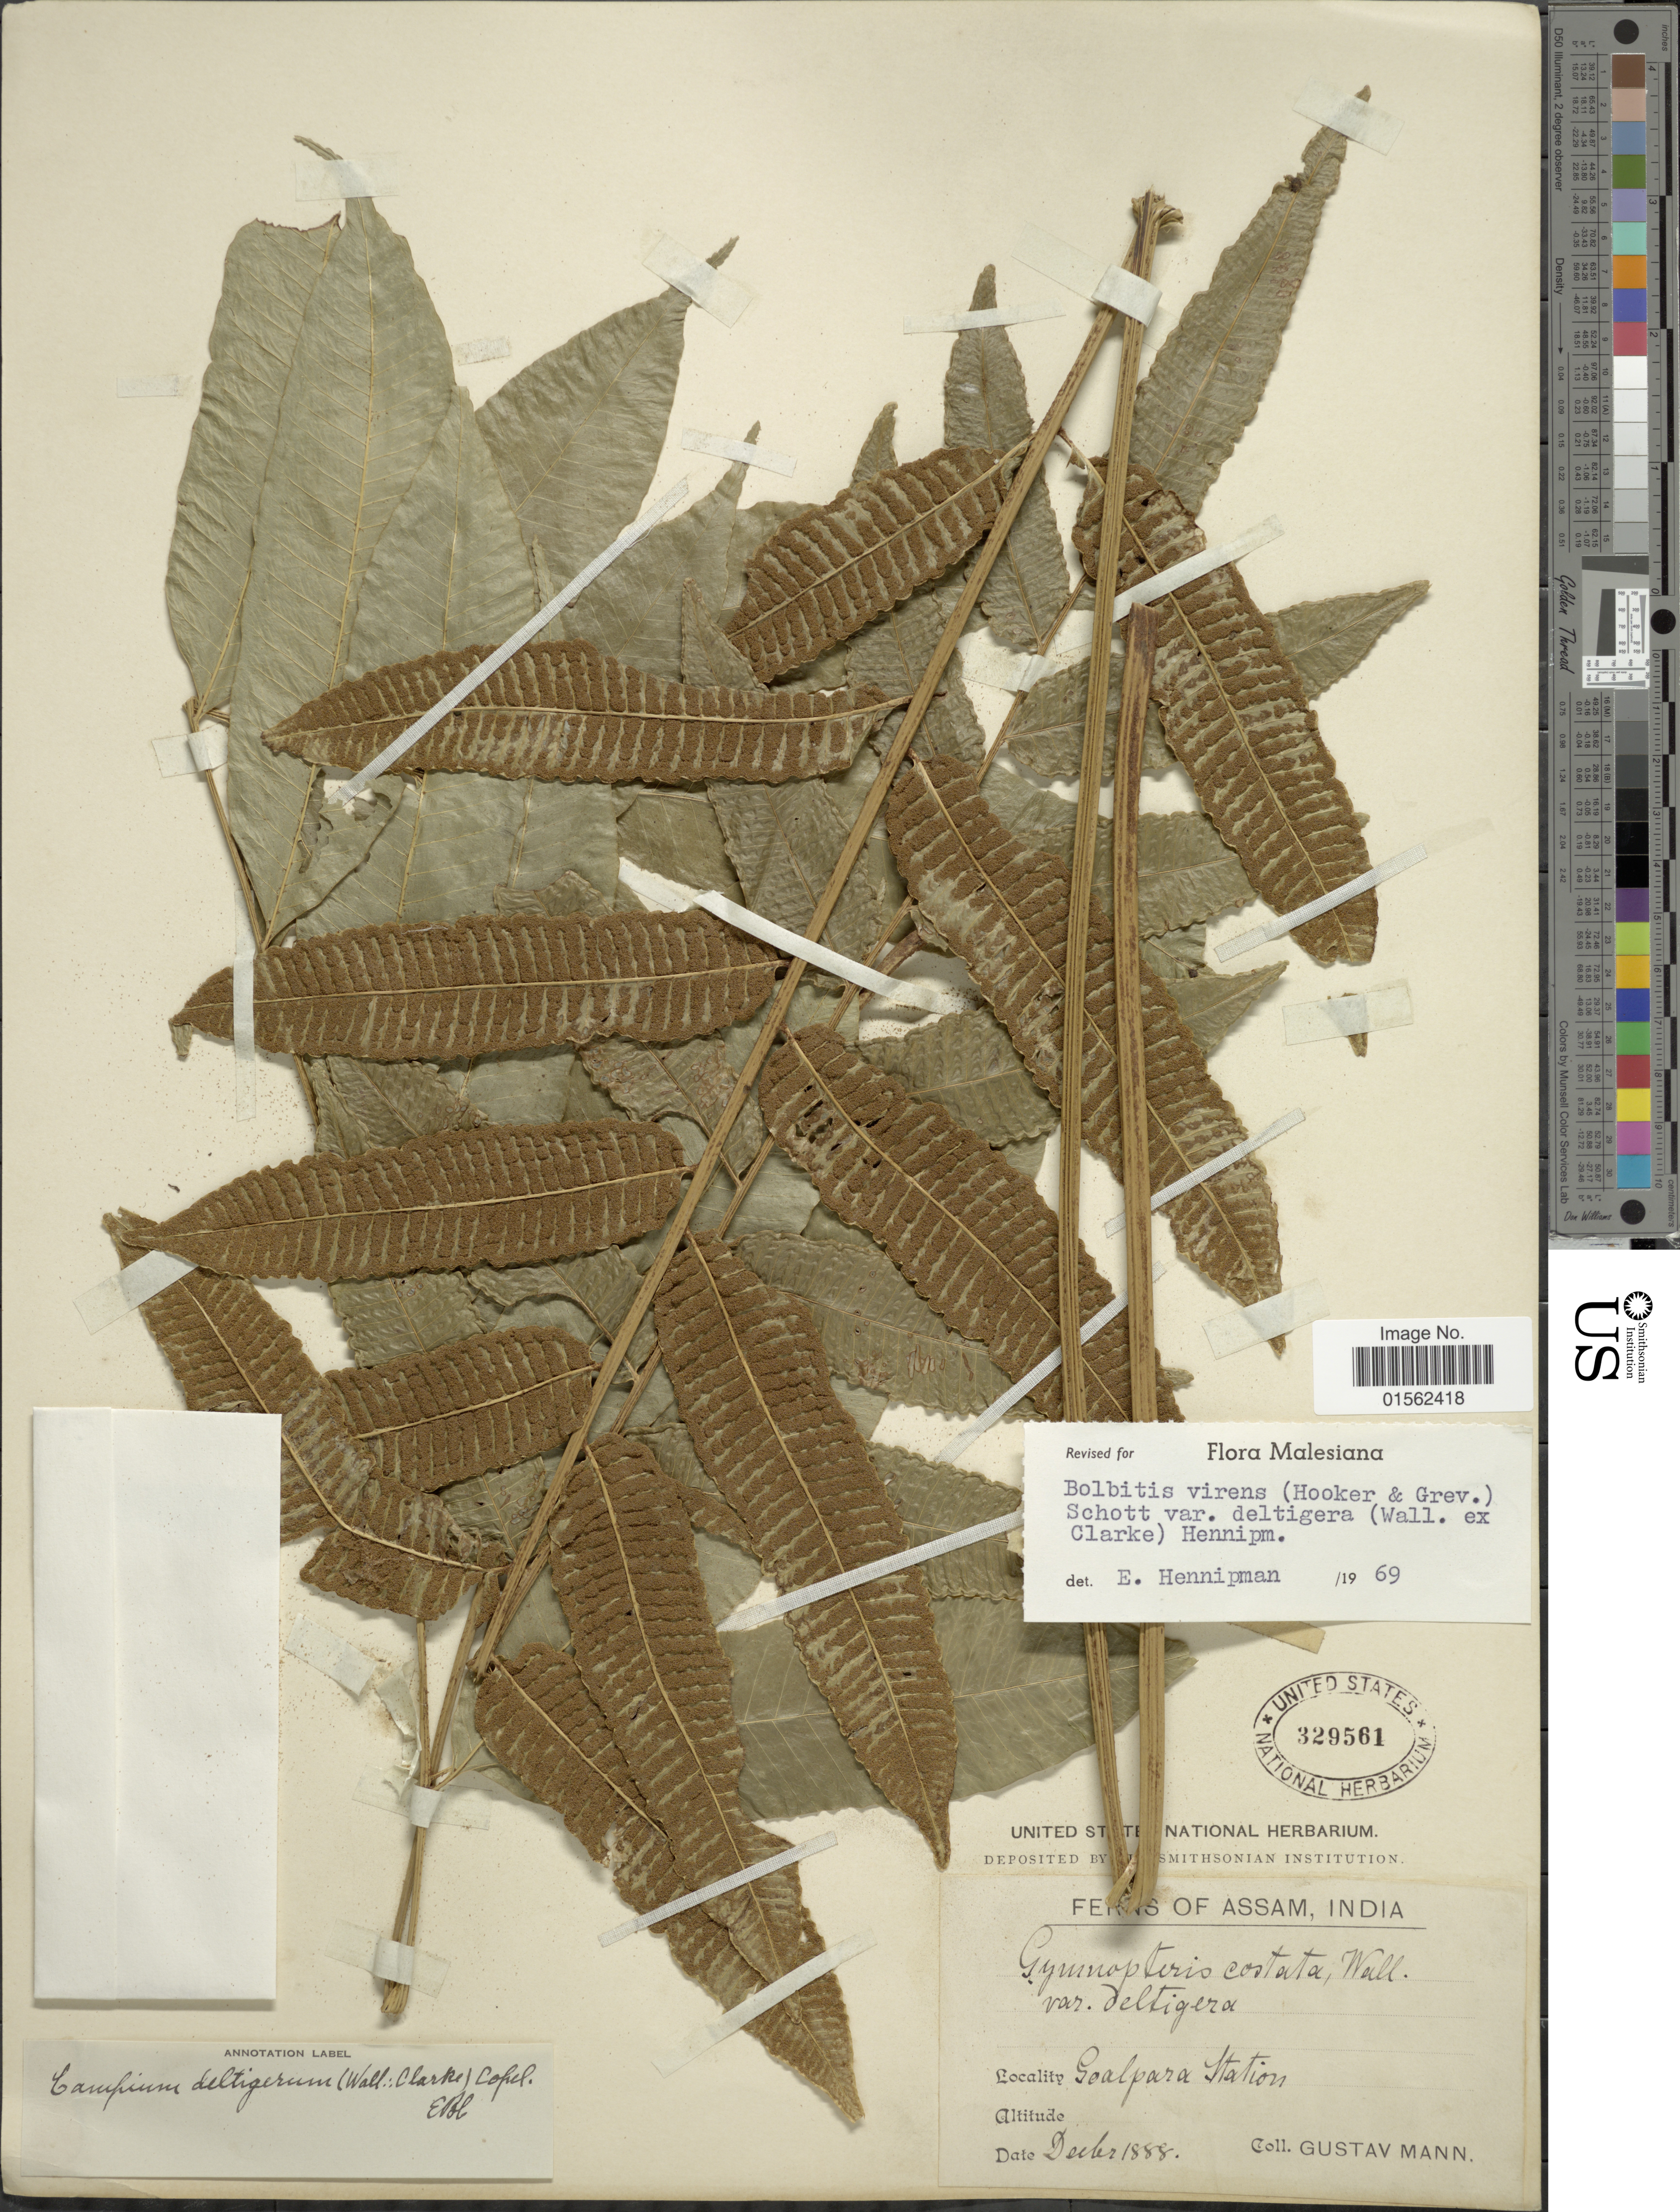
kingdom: Plantae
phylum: Tracheophyta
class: Polypodiopsida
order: Polypodiales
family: Dryopteridaceae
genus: Bolbitis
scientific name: Bolbitis virens var. deltigera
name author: (Wall. ex Clarke) Hennipman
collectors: G. Mann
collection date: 1888-12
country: India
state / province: Assam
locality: India, Goalpara Nation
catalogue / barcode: US 329561